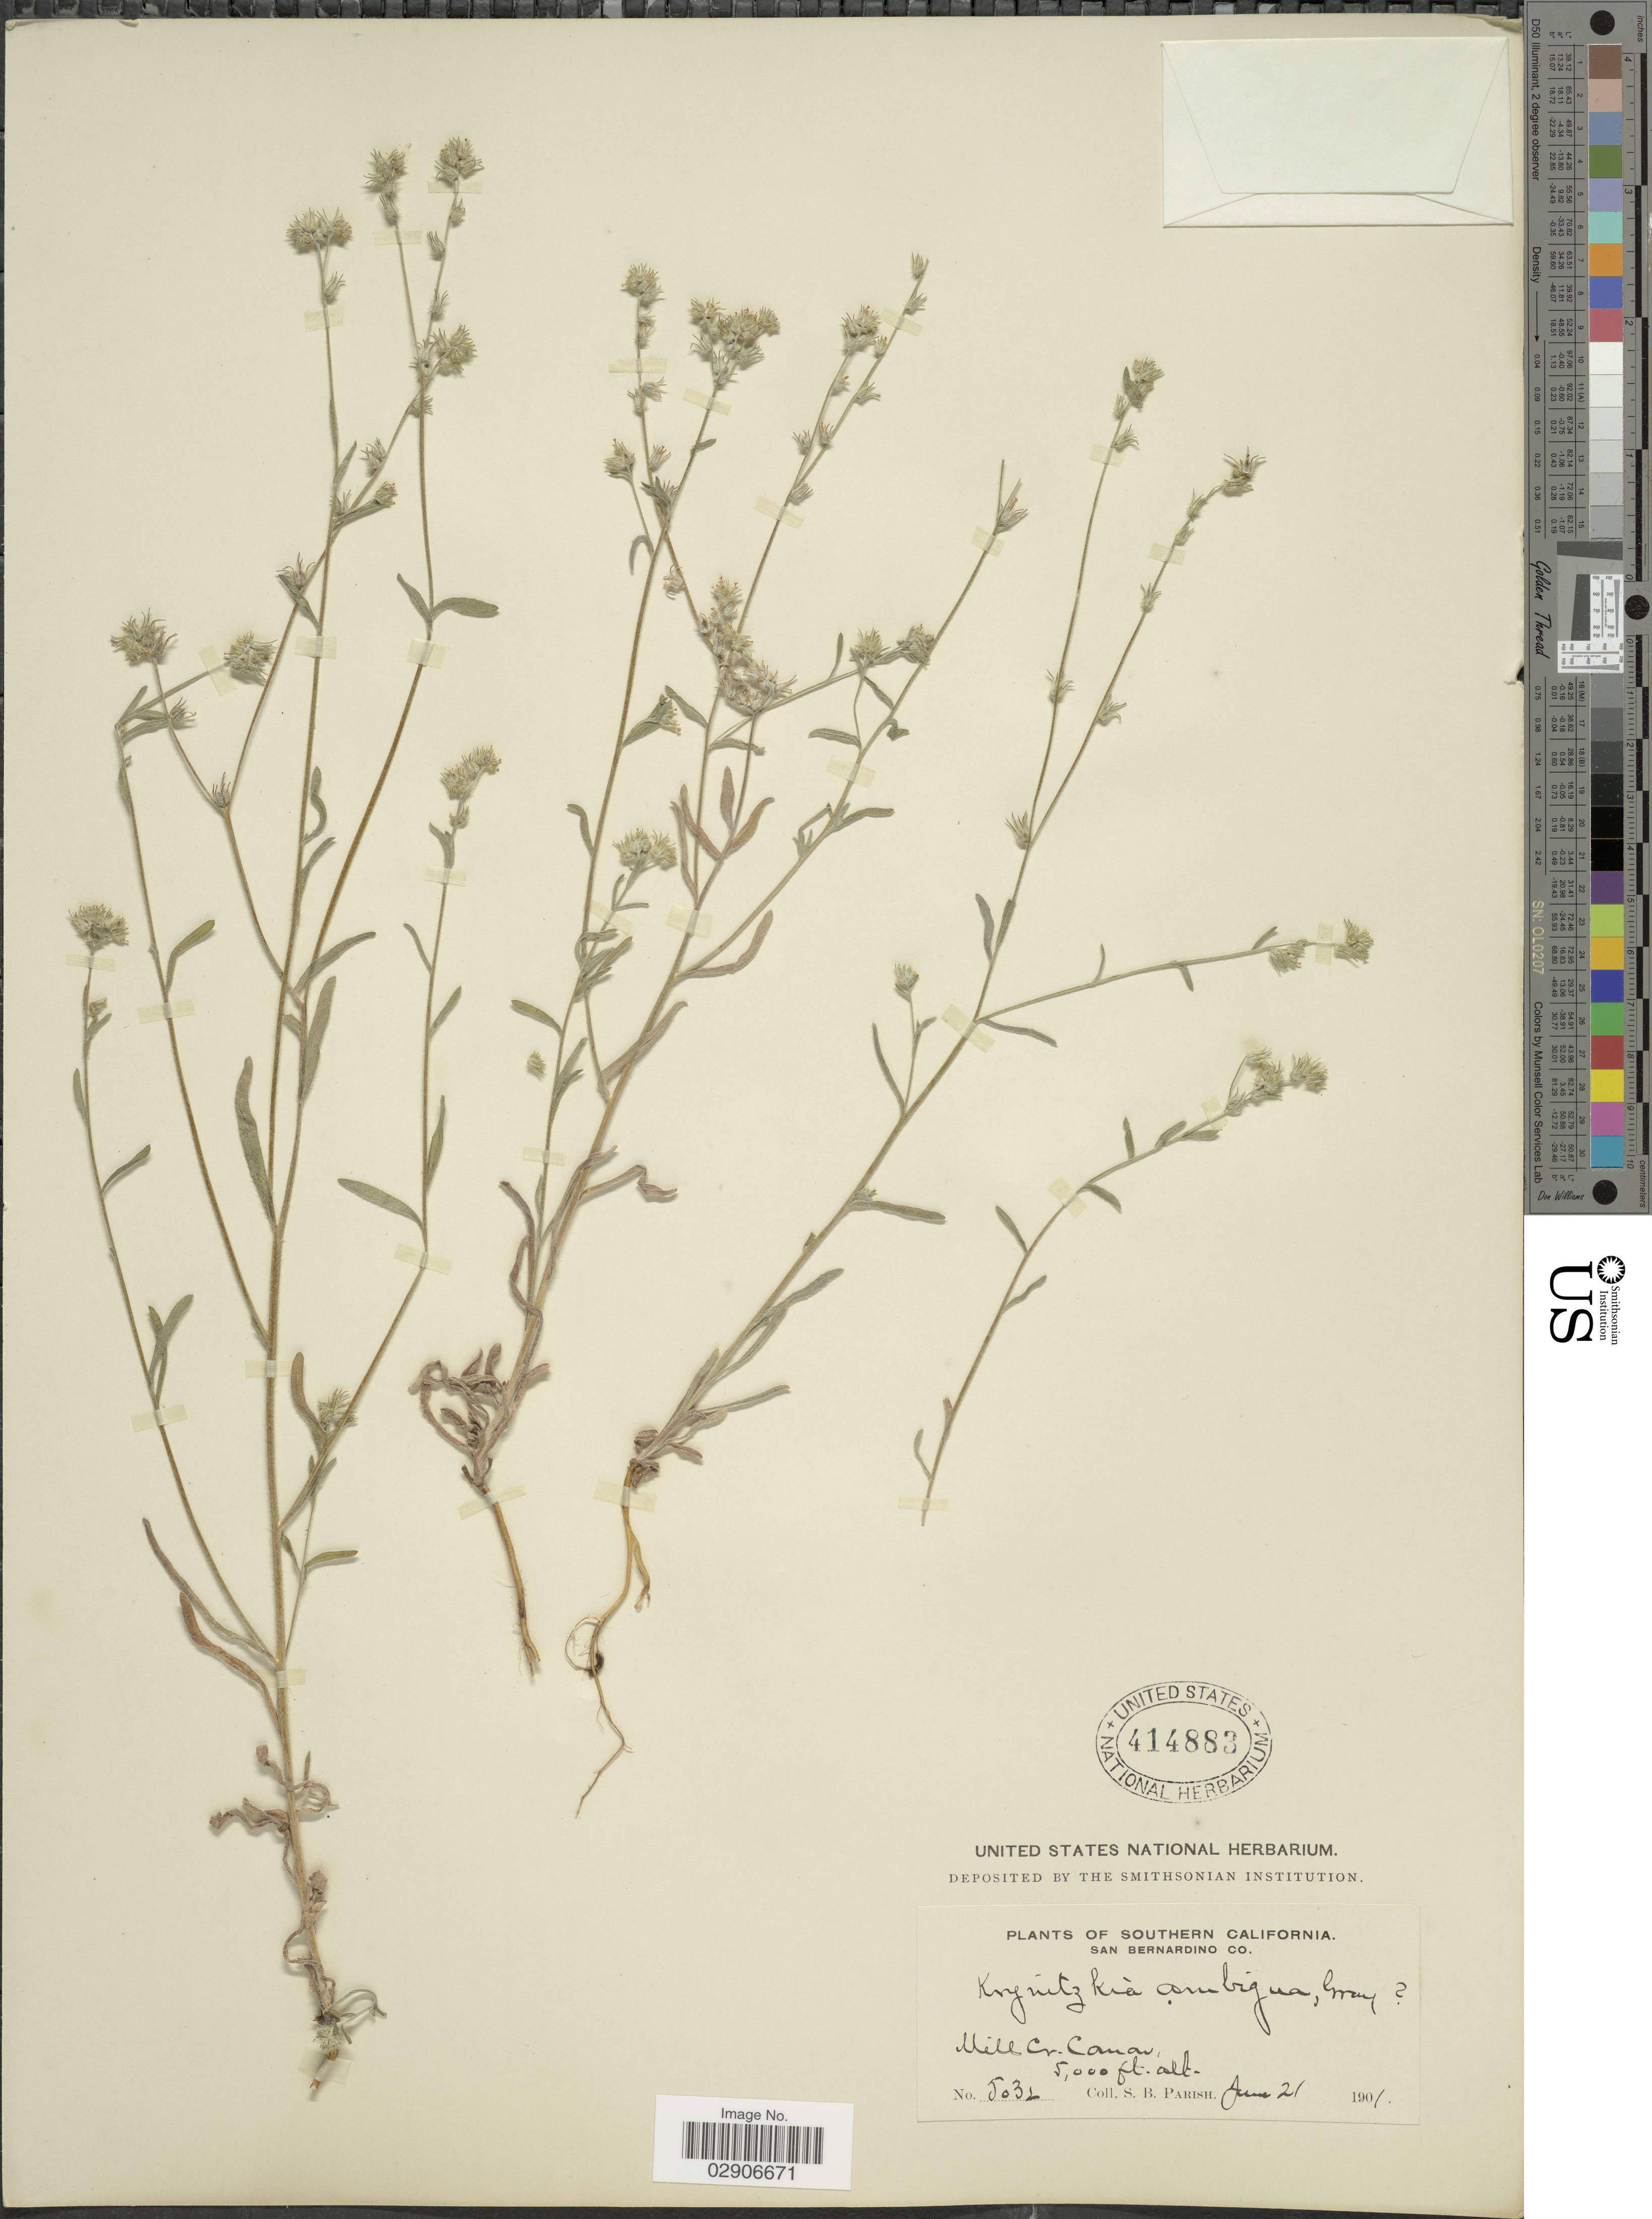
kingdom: Plantae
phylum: Tracheophyta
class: Magnoliopsida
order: Boraginales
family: Boraginaceae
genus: Cryptantha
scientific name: Cryptantha ambigua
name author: (A. Gray) Greene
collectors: S. B. Parish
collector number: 5032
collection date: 1901-06-21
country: United States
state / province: California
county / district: San Bernardino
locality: Mill Cr. Canon. Southern California. San Bernardino Co.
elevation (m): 1524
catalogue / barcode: US 414883